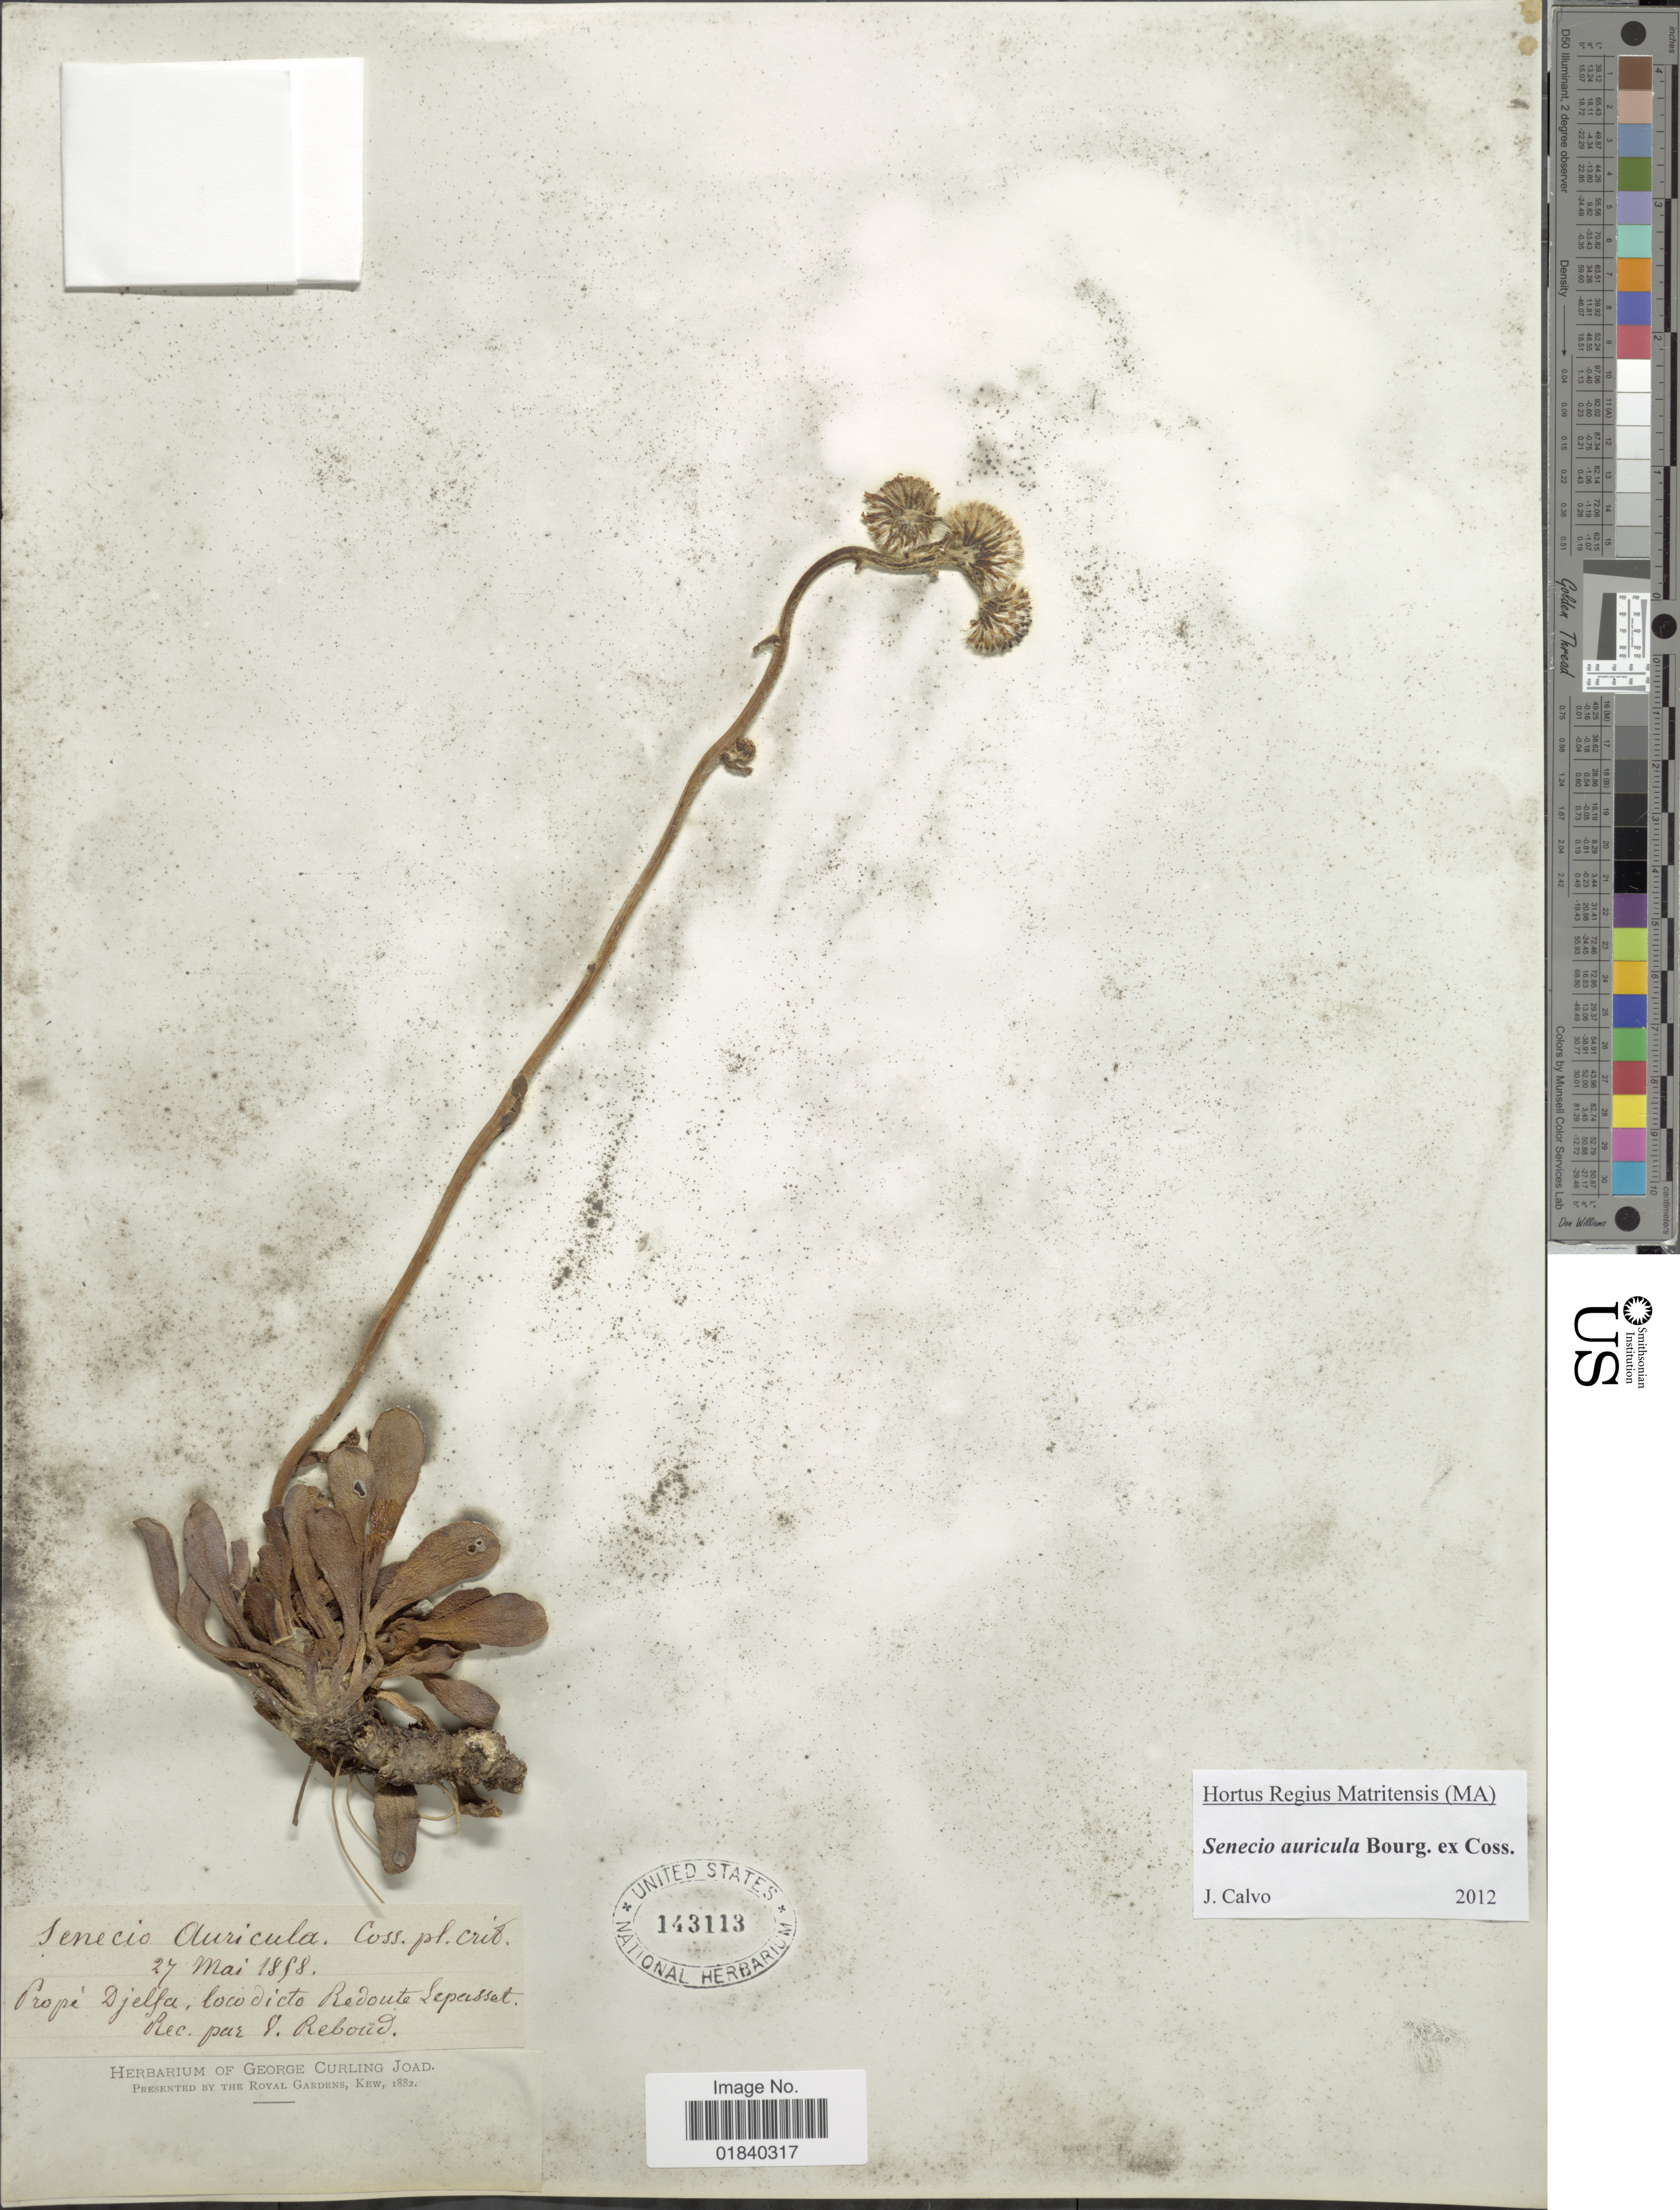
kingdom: Plantae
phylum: Tracheophyta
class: Magnoliopsida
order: Asterales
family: Asteraceae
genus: Jacobaea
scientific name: Jacobaea auricula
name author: (Bourg.) Pelser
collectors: Reboud, W.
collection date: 1858-05-27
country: Algeria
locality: Prope Djelfa, loco dicto Redoute Lepasset.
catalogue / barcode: US 143113